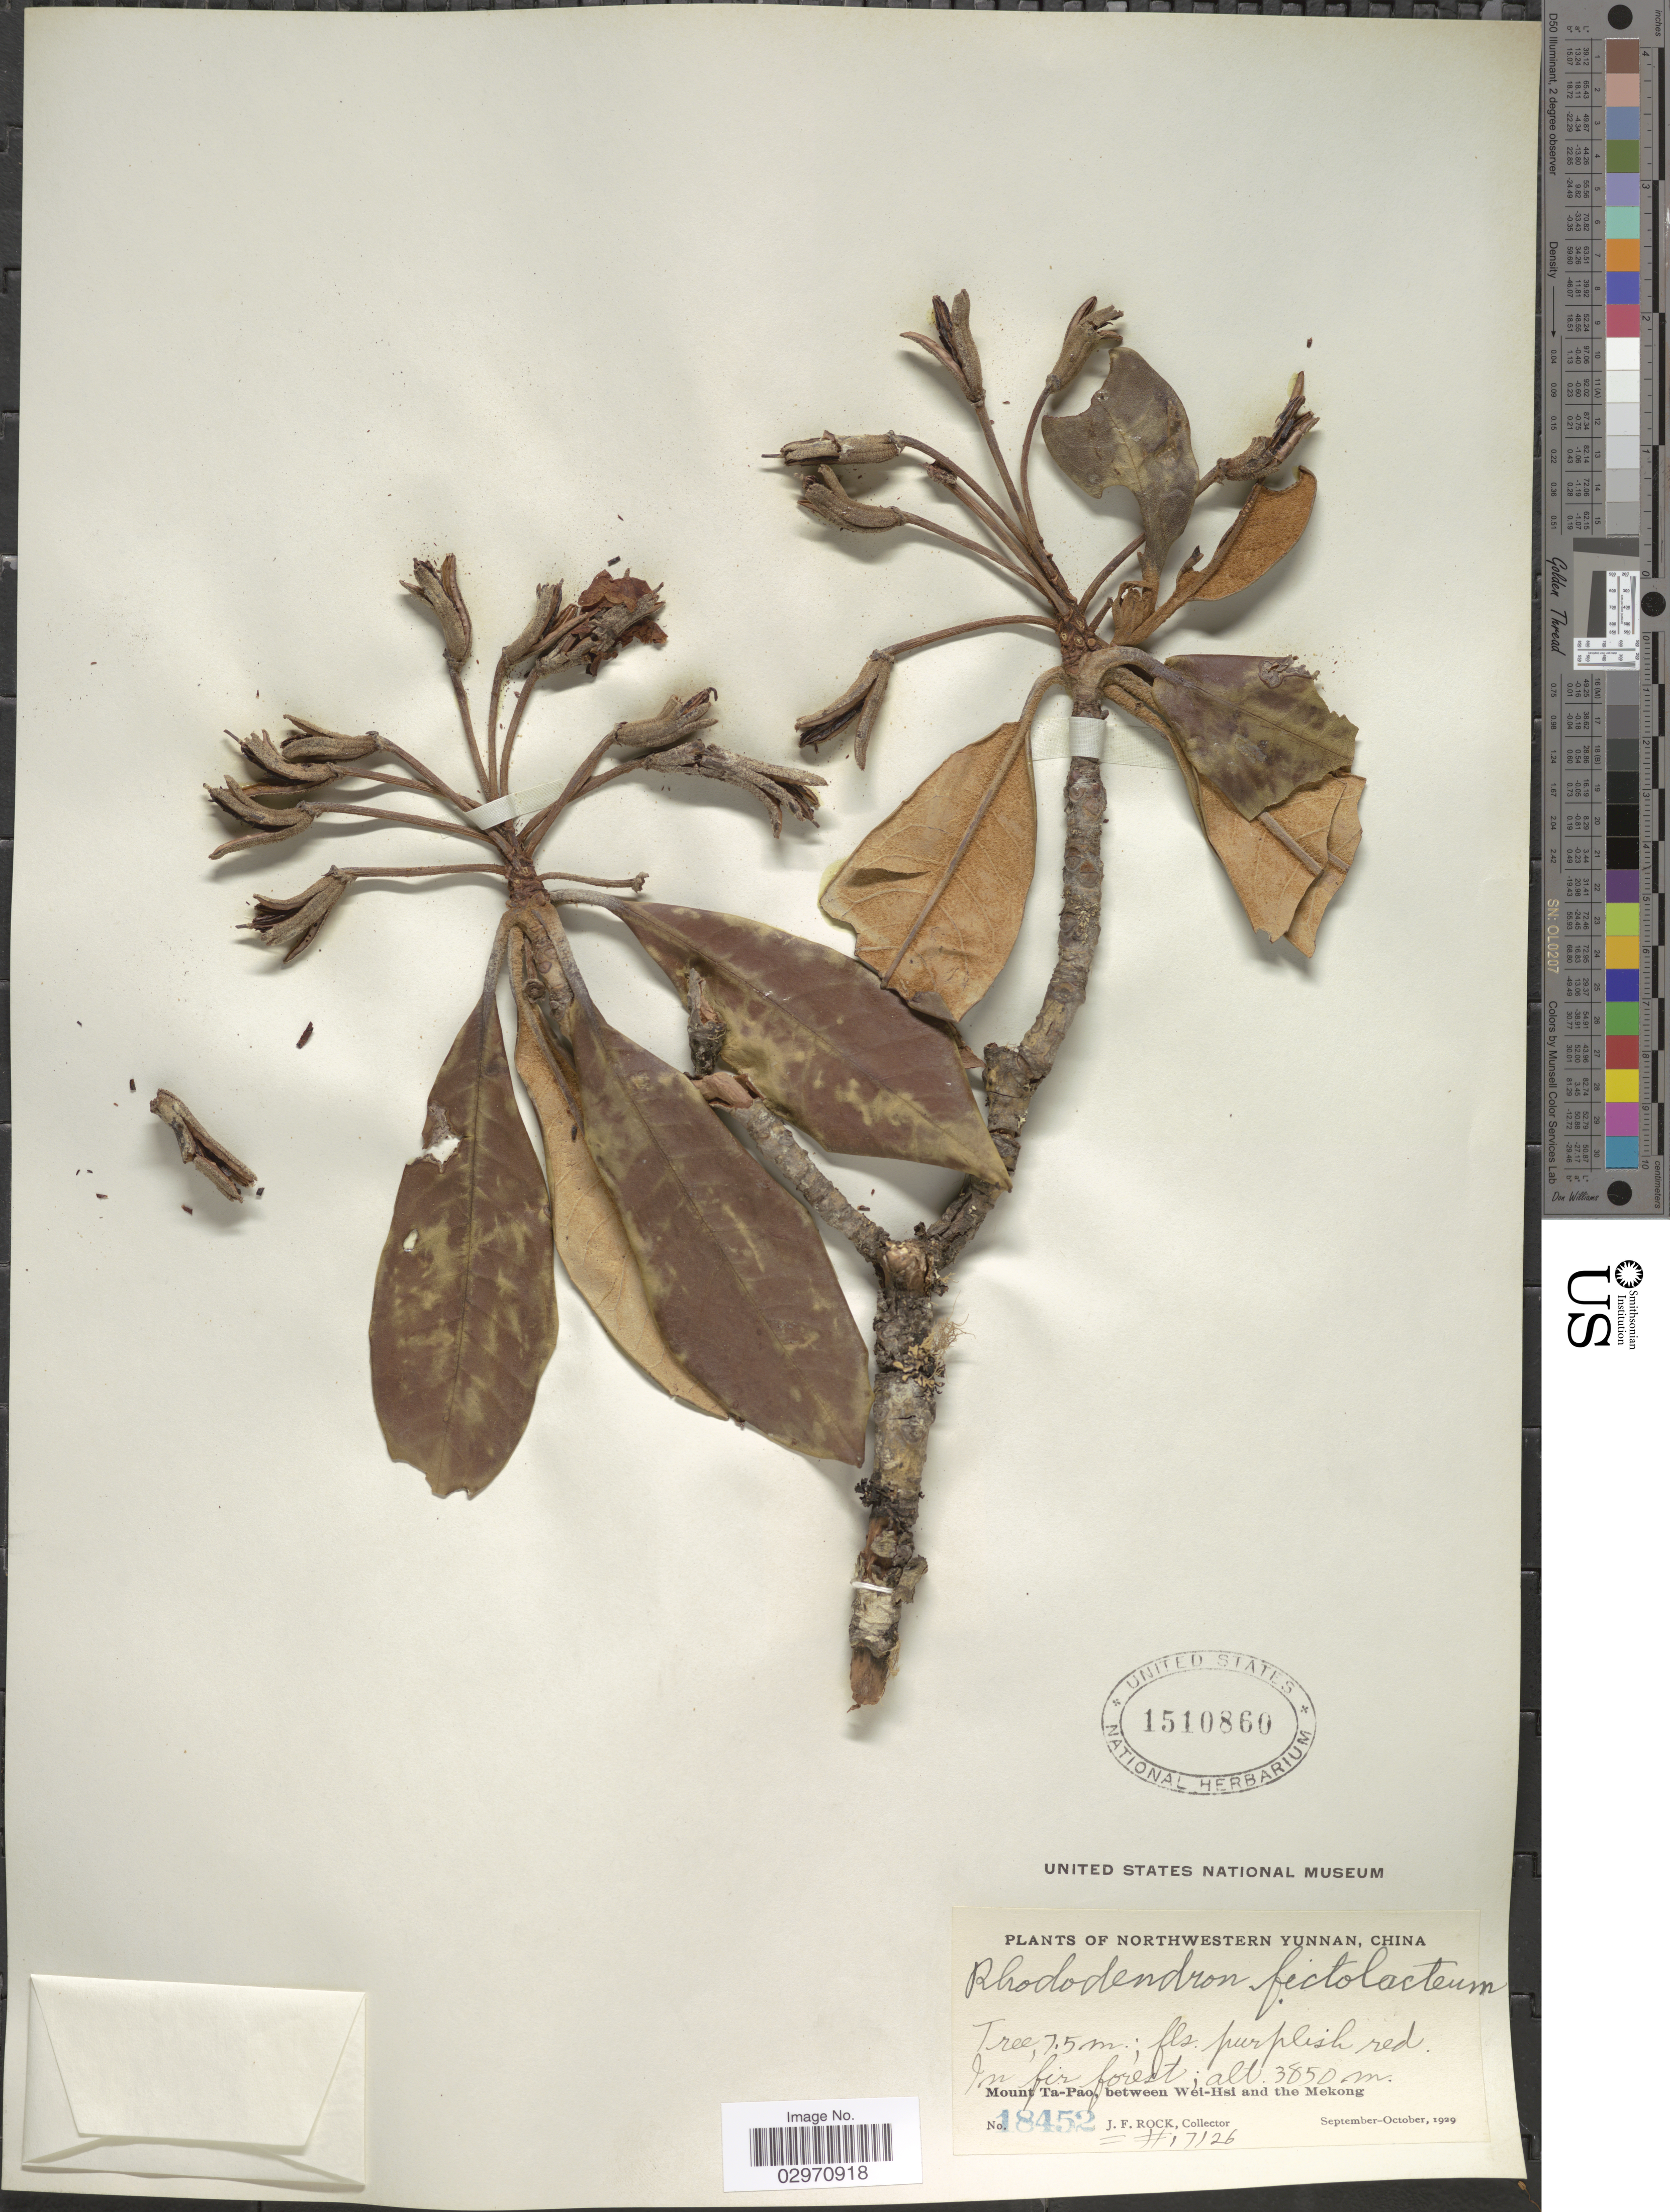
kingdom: Plantae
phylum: Tracheophyta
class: Magnoliopsida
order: Ericales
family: Ericaceae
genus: Rhododendron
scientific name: Rhododendron fictolacteum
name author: Balf. f.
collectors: J. Rock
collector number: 18452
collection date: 1929-09/1929-10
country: China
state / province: Yunnan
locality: Northwestern Yunnan. Mount Ta-Pao, between Wei-Hsi and the Mekong.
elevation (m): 3850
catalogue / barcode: US 1510860